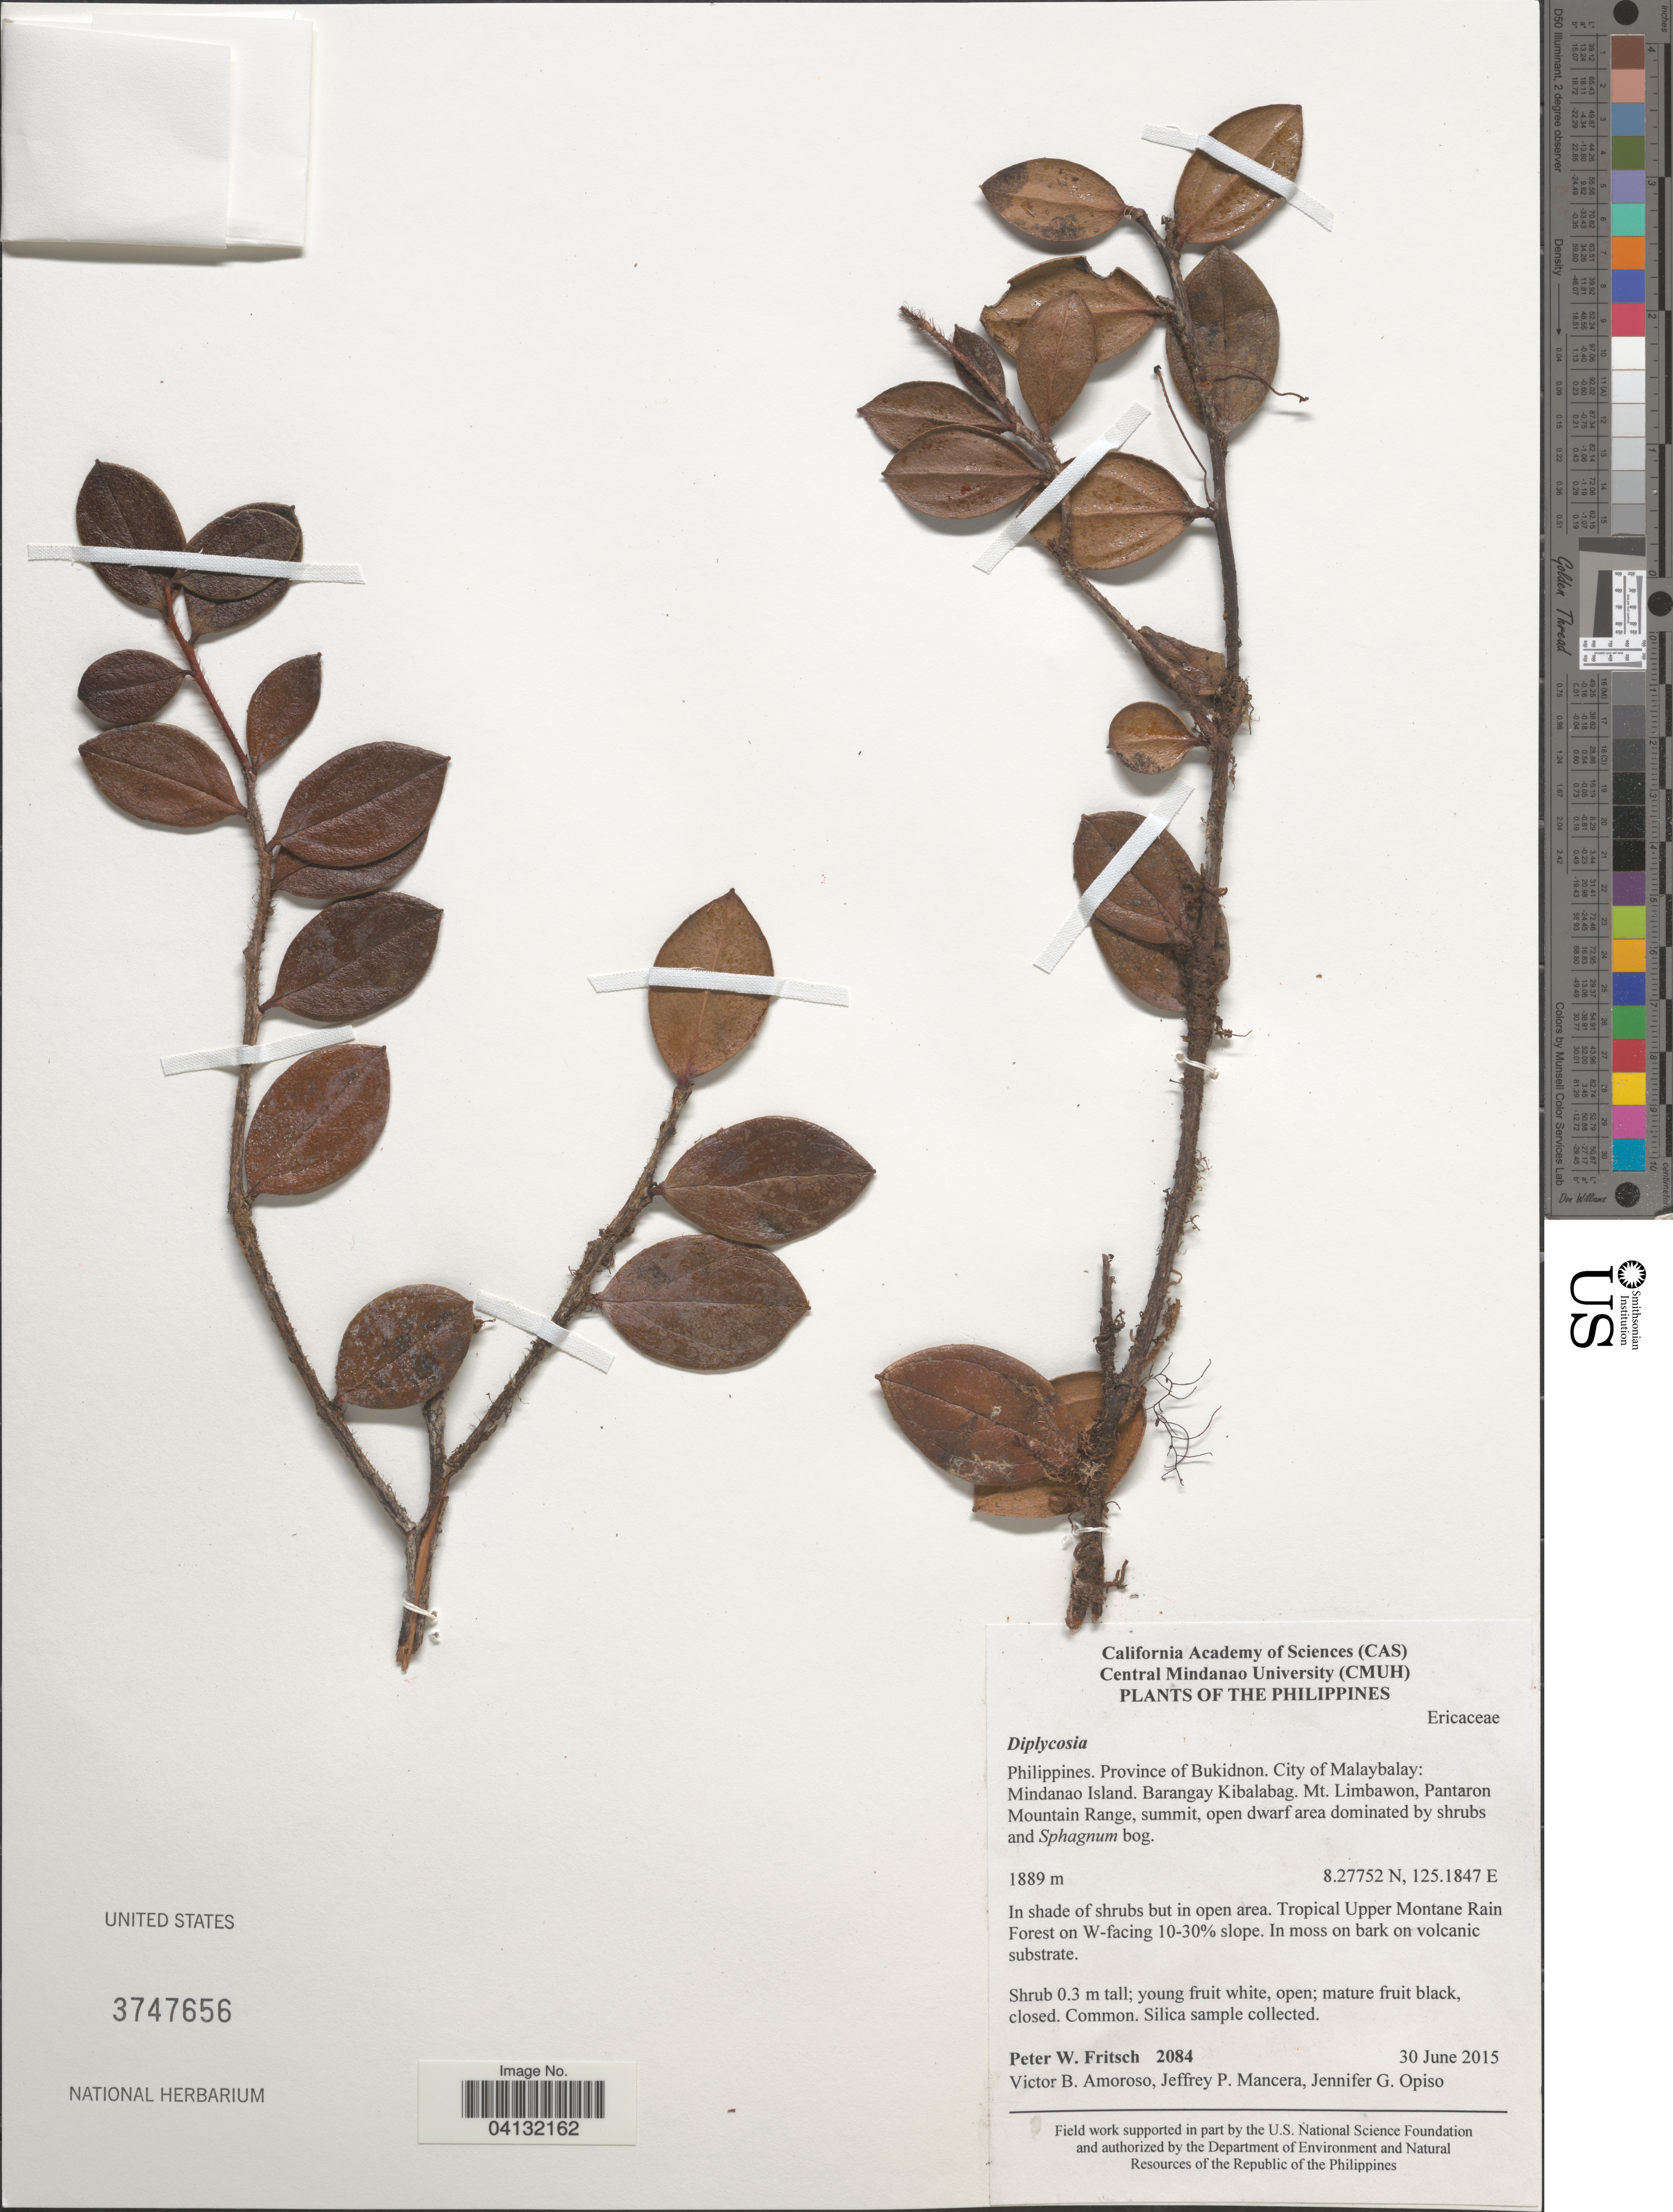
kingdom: Plantae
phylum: Tracheophyta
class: Magnoliopsida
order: Ericales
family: Ericaceae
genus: Diplycosia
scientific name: Diplycosia sp.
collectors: P. W. Fritsch, V. Amoroso, J. Mancera & J. Opiso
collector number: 2084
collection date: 2015-06-30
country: Philippines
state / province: Northern Mindanao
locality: Province of Bukidnon. City of Malaybalay: Mindanao Island. Barangay Kibalabag. Mt. Limbawon, Pantaron Mountain Range. In shade of shrubs but in open area. Tropical Upper Montane Rain Forest on W-facing 10-30% slope.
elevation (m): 1889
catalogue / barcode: US 3747656